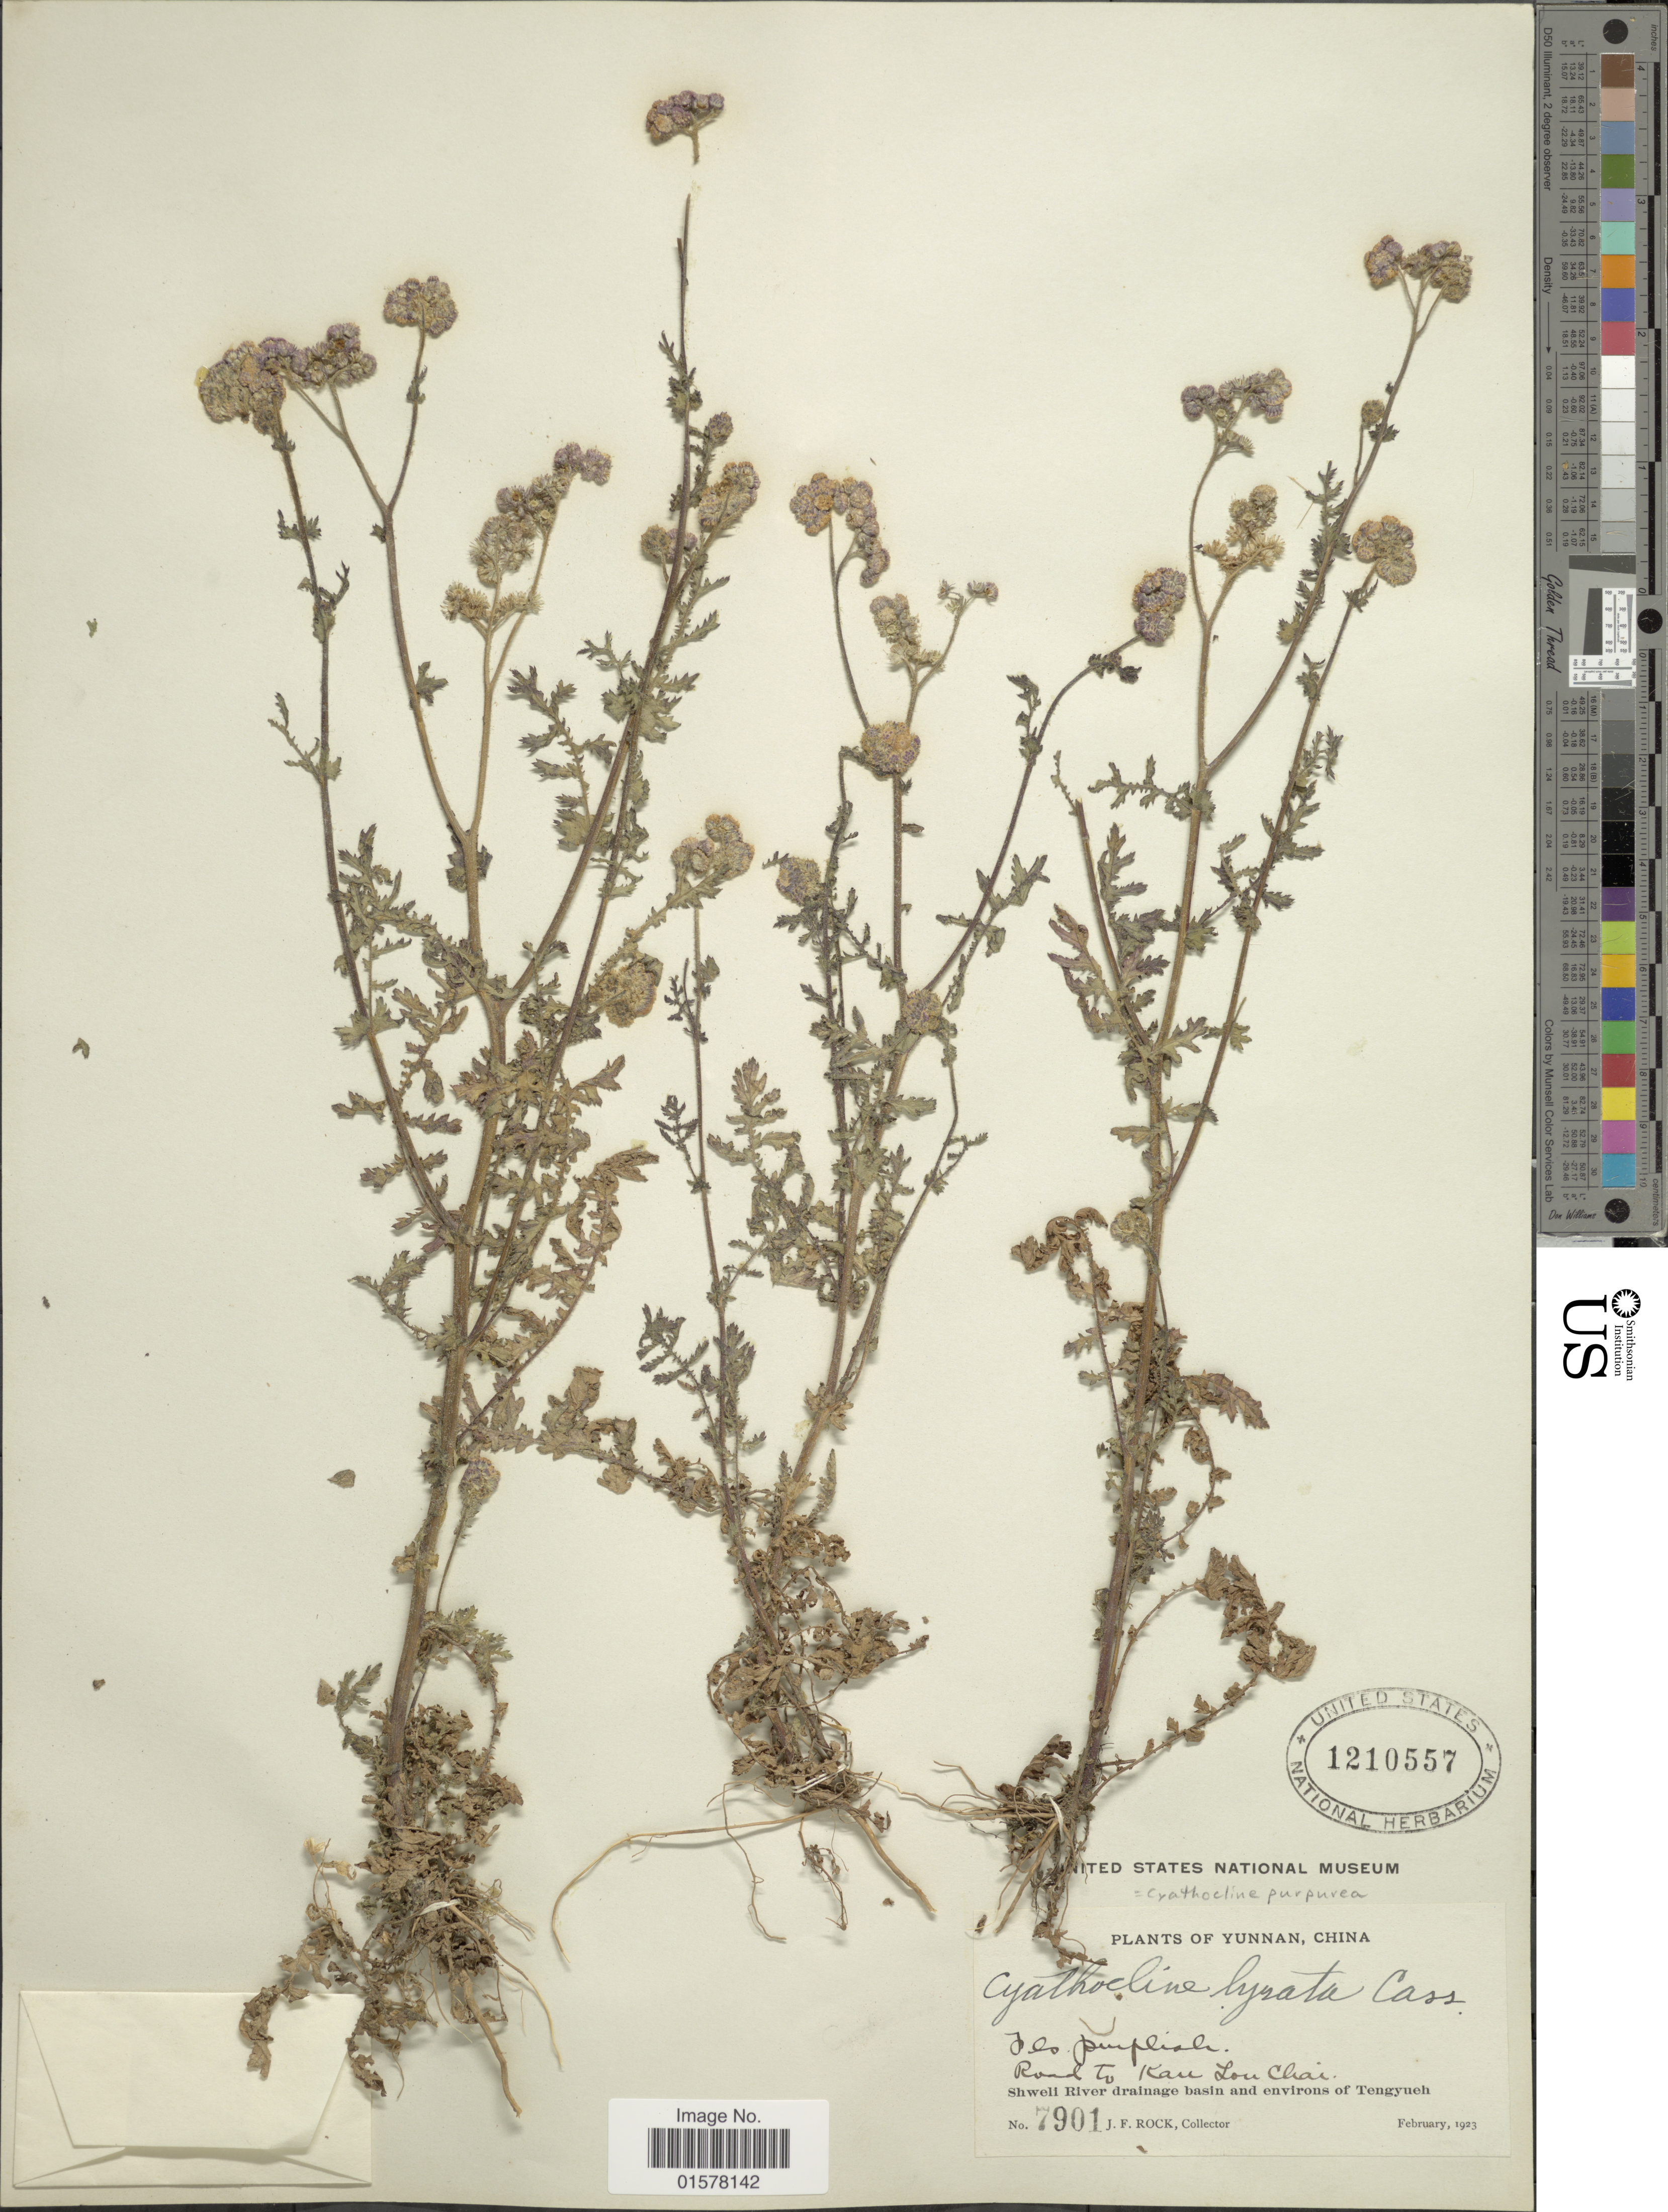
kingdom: Plantae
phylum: Tracheophyta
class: Magnoliopsida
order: Asterales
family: Asteraceae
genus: Cyathocline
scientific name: Cyathocline purpurea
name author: (Buch.-Ham. ex D. Don) Kuntze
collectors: J. Rock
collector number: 7901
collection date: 1923-02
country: China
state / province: Yunnan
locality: Road to Kan Lou Chai. Shweli River drainage basin and environs of Tengyueh.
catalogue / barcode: US 1210557